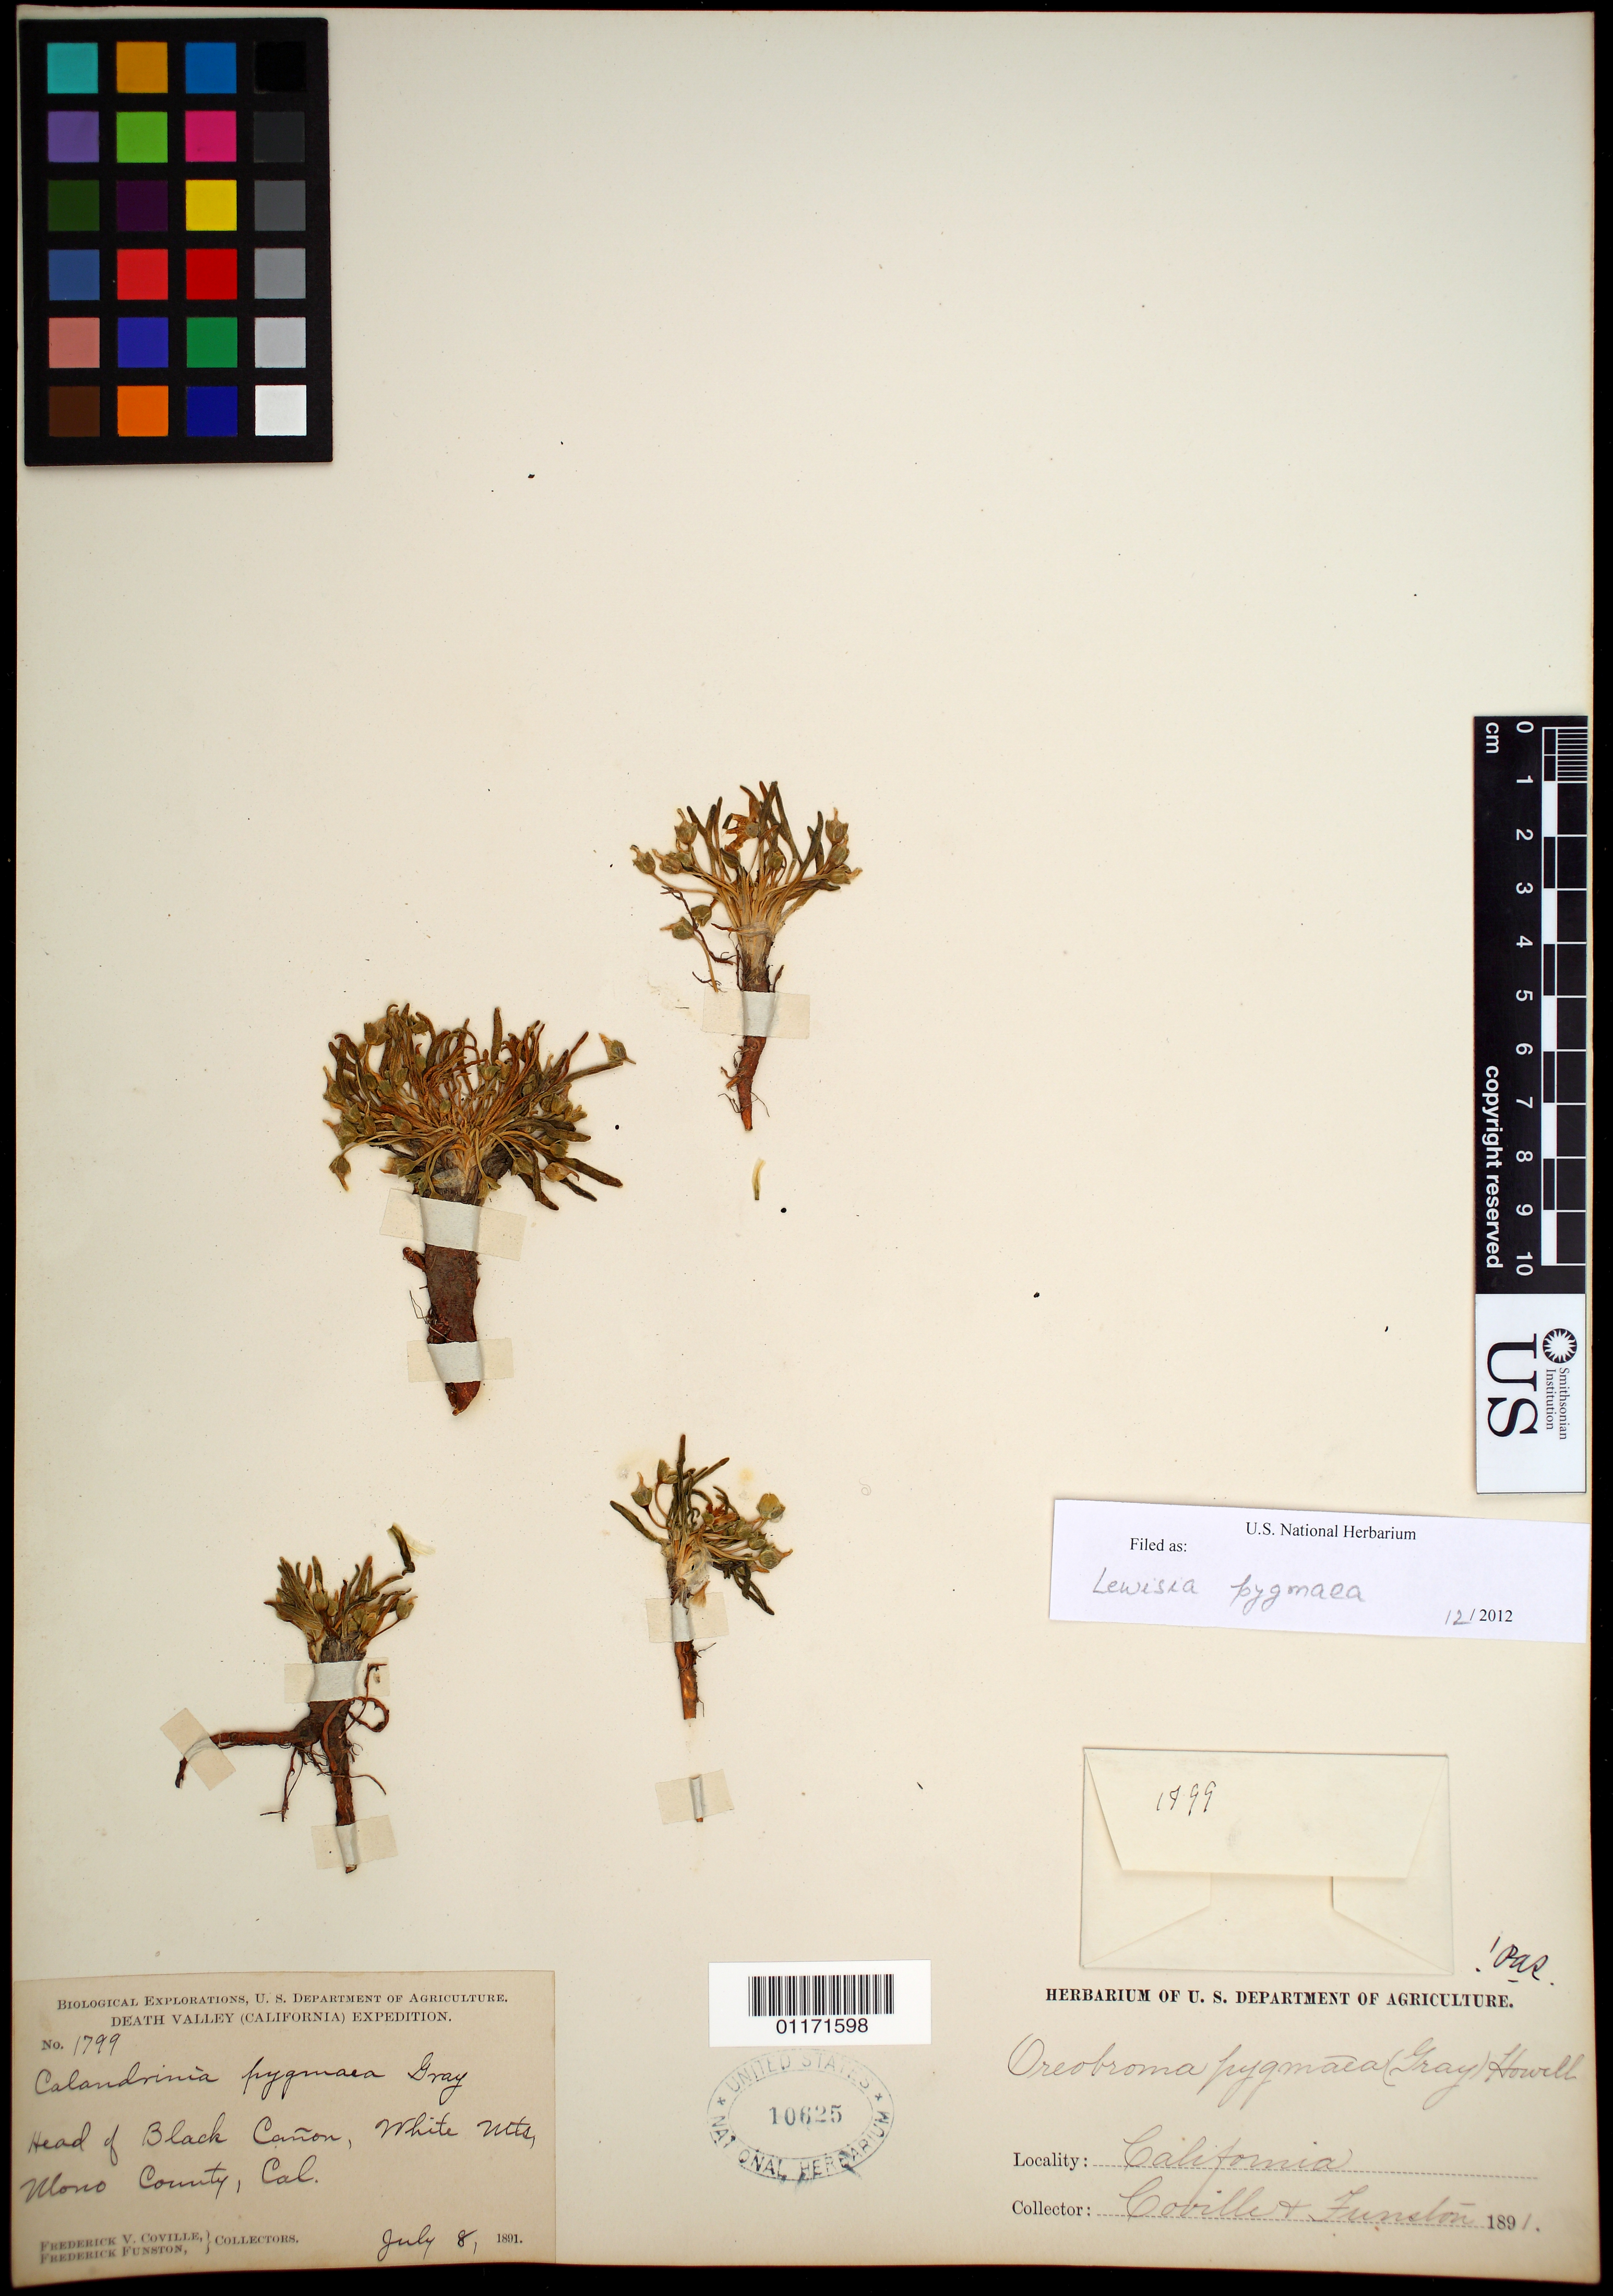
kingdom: Plantae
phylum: Tracheophyta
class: Magnoliopsida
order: Caryophyllales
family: Montiaceae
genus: Lewisia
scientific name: Lewisia pygmaea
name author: (A. Gray) B.L. Rob.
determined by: Strong, Mark T., (BOT), Smithsonian Institution - National Museum of Natural History (UNITED STATES)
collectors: F. V. Coville, F. Funston & F. V. Coville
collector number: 1799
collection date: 1891-07-08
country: United States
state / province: California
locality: Black Canyon, White Mountains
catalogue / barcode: US 10625